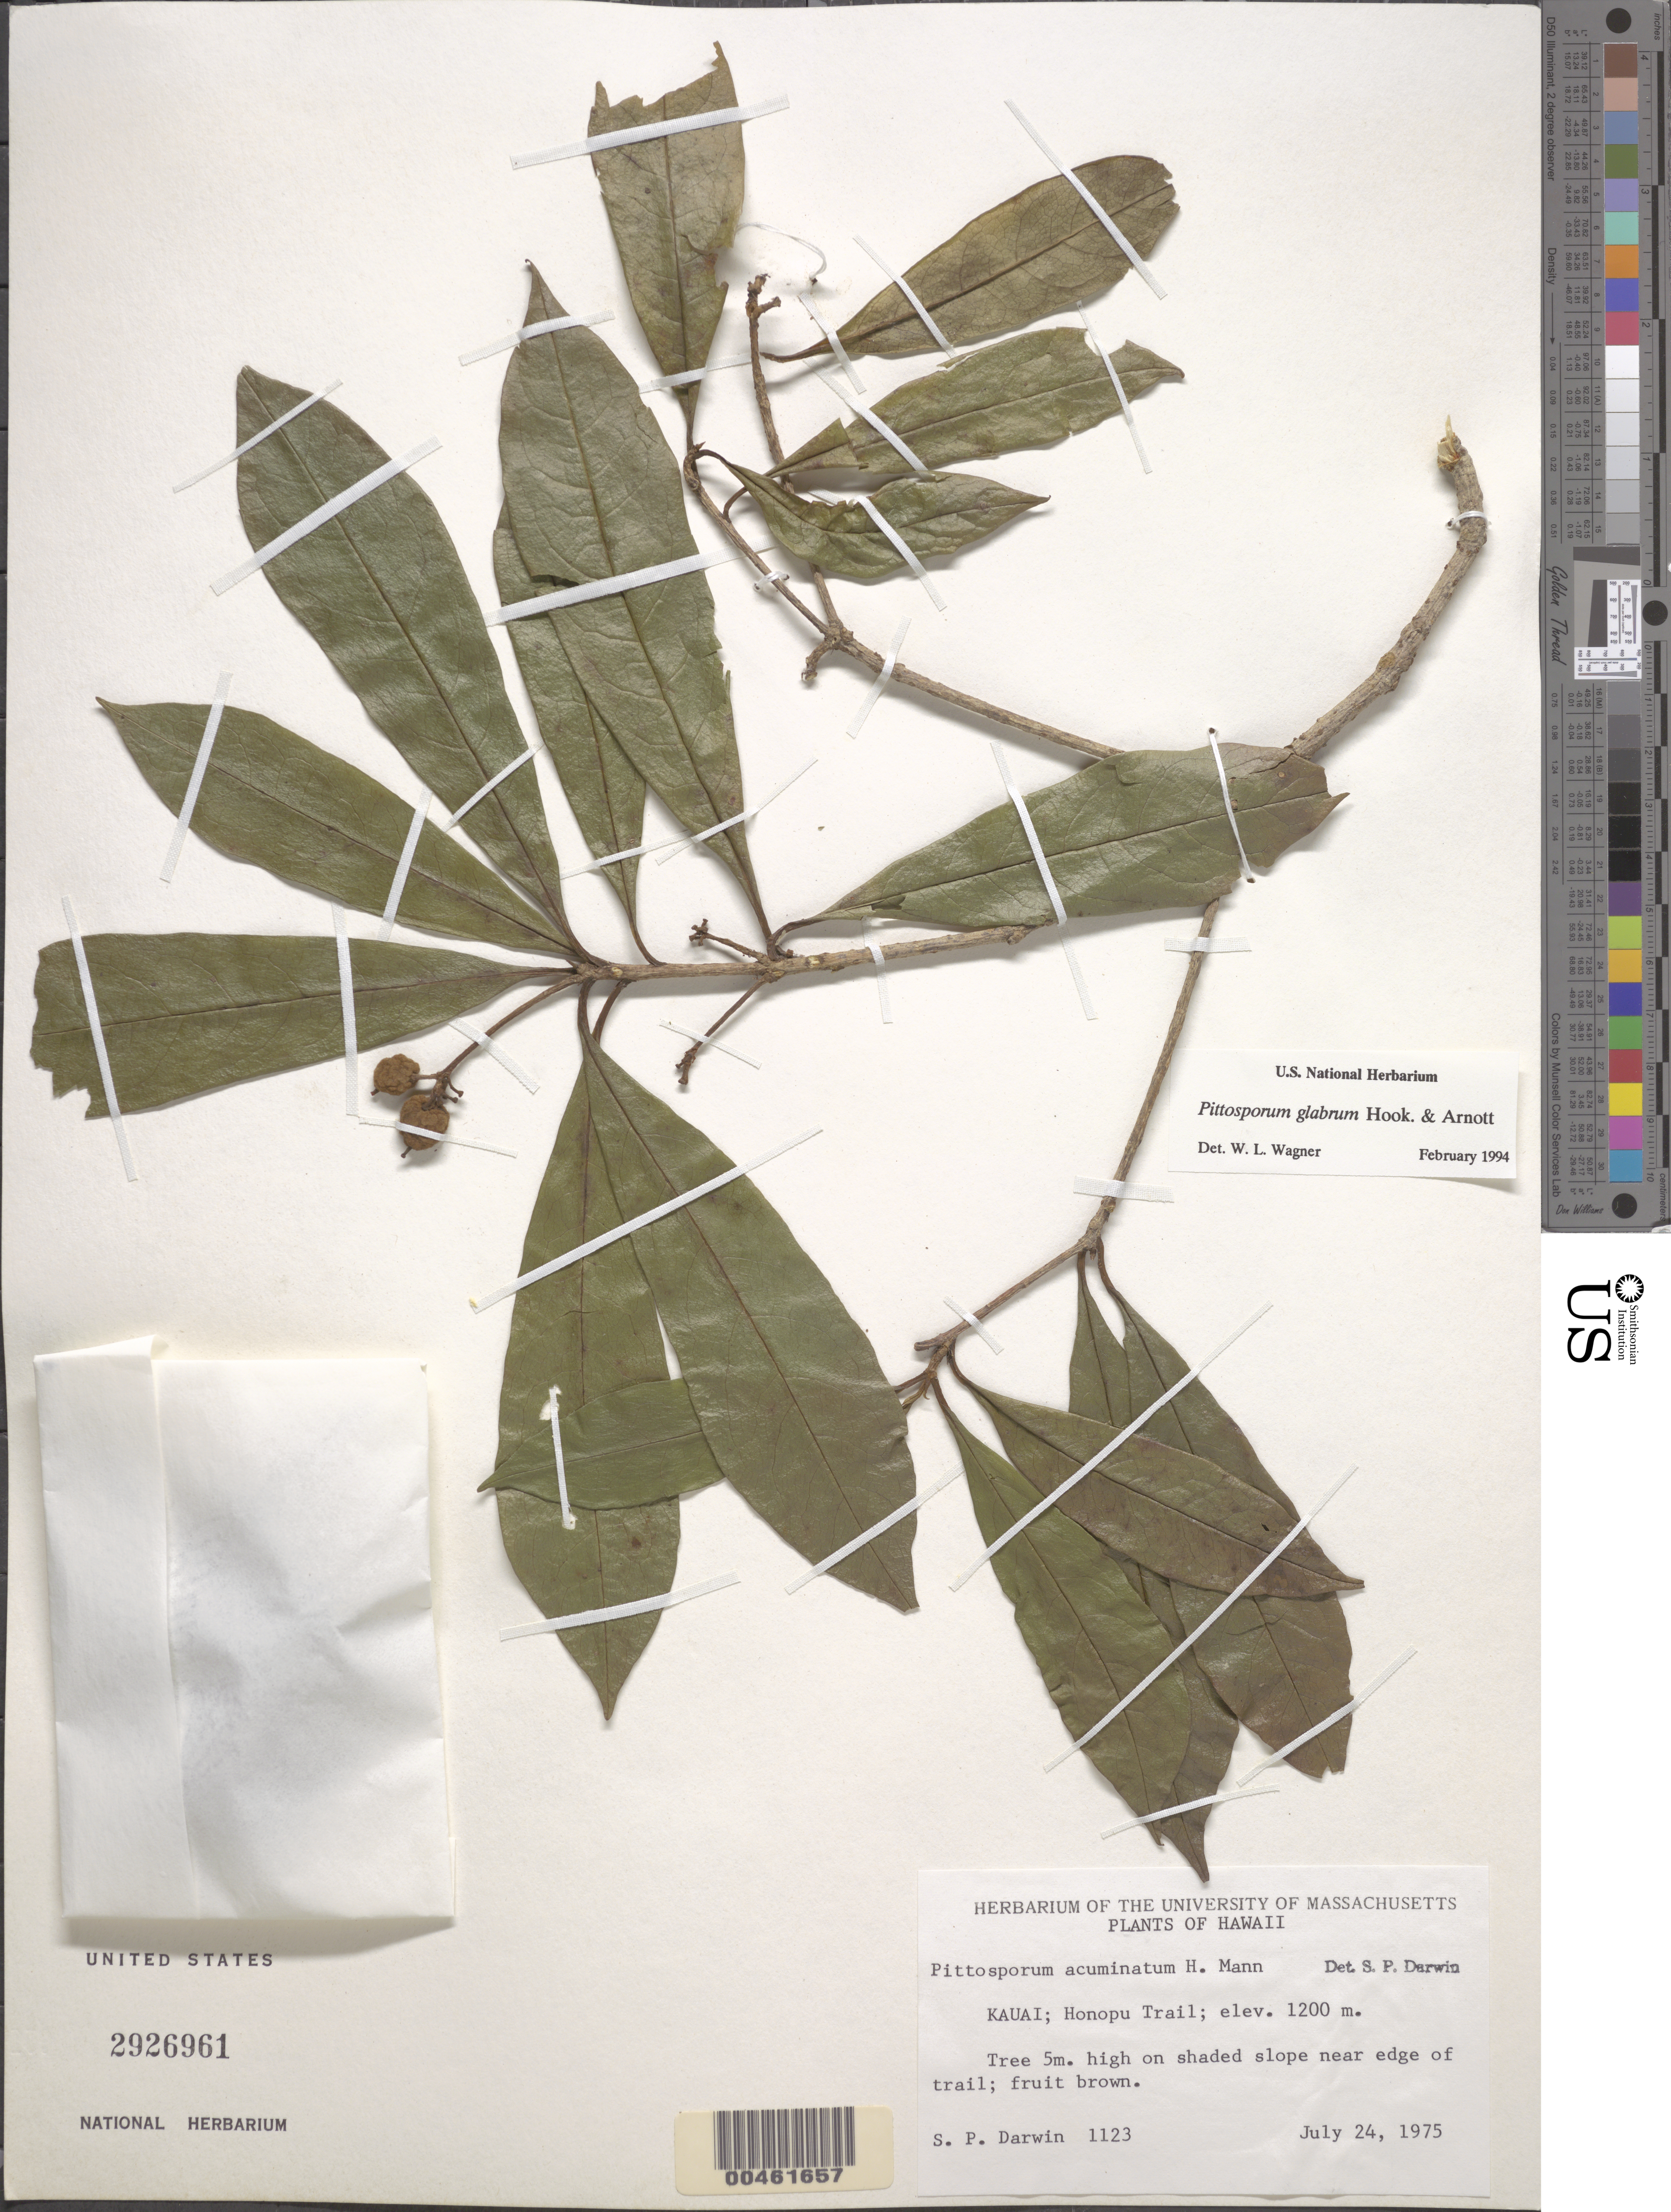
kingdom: Plantae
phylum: Tracheophyta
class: Magnoliopsida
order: Apiales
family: Pittosporaceae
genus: Pittosporum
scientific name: Pittosporum glabrum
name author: Hook. & Arn.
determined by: Wagner, W. L., (BOT), Smithsonian Institution - National Museum of Natural History (UNITED STATES)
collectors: S. P. Darwin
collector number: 1123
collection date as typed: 24 Jul 1975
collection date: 1975-07-24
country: United States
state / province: Hawaii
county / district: Kauai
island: Kaua'i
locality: Honopu Trail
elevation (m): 1200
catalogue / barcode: US 2926961